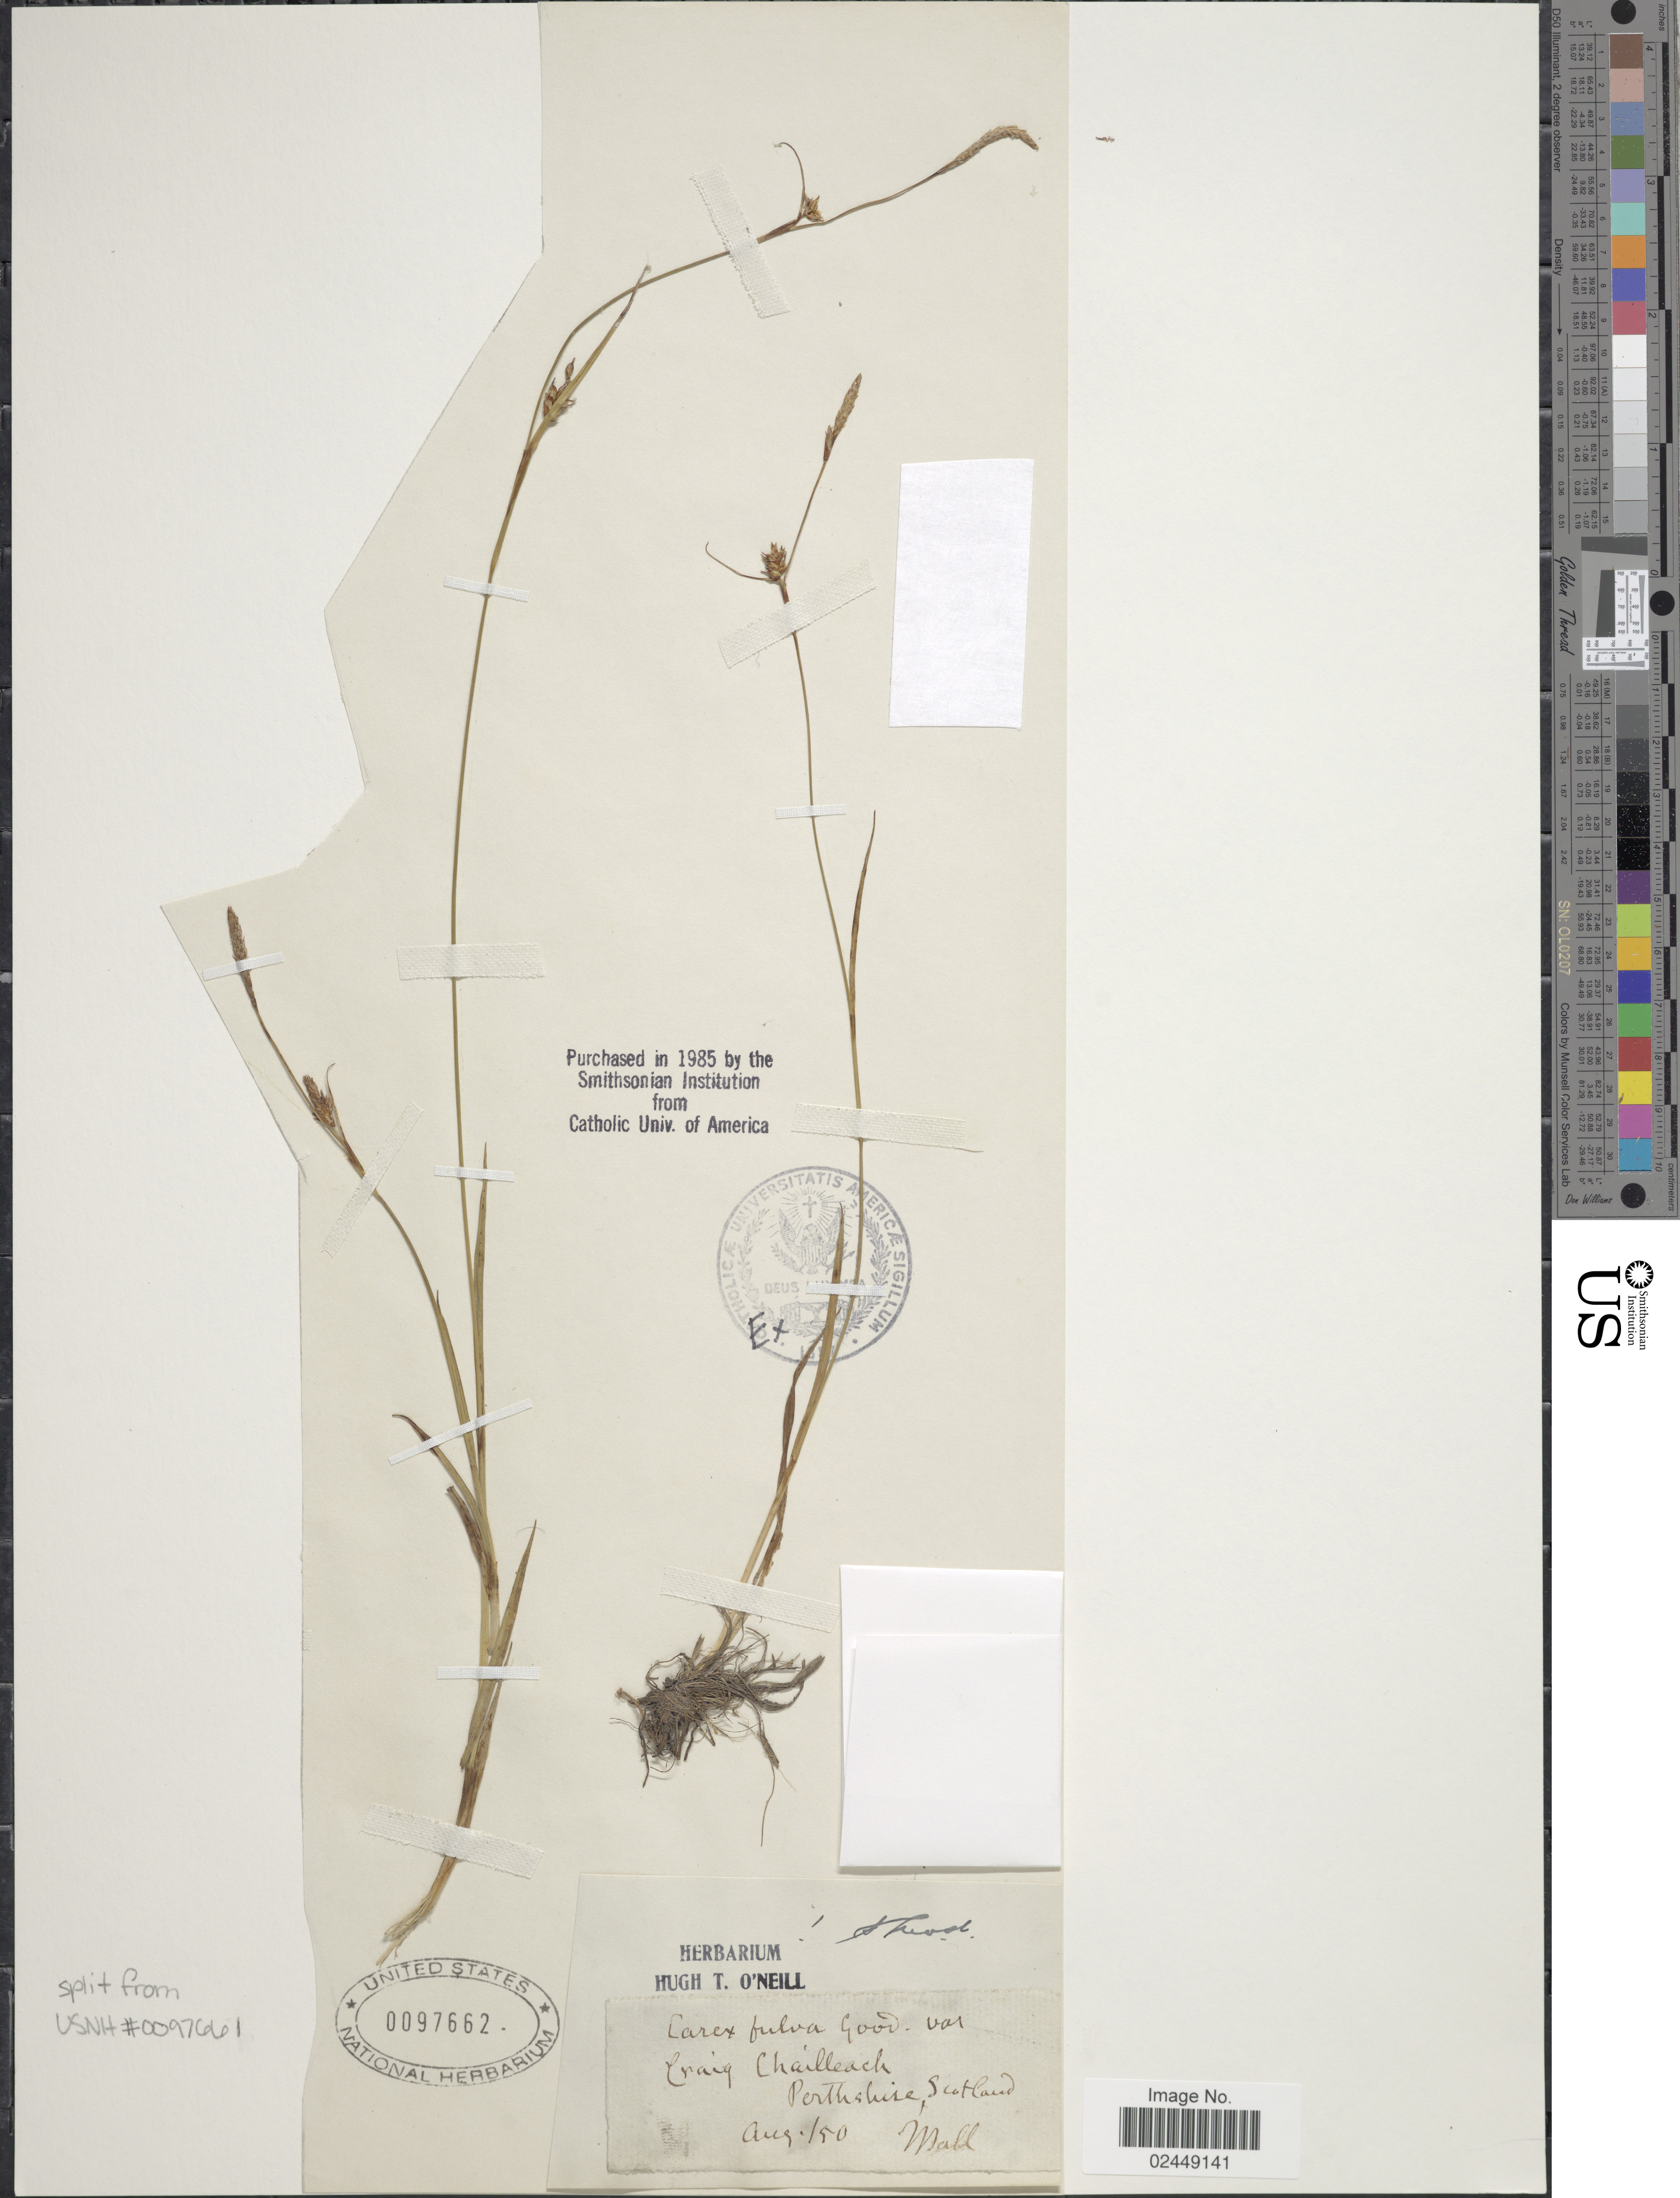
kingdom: Plantae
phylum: Tracheophyta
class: Liliopsida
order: Poales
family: Cyperaceae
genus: Carex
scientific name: Carex x fulva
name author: Gooden.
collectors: Mall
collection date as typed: Transcribed d/m/y: /8/50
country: United Kingdom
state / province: Scotland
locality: Perthshire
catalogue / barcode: US 97662